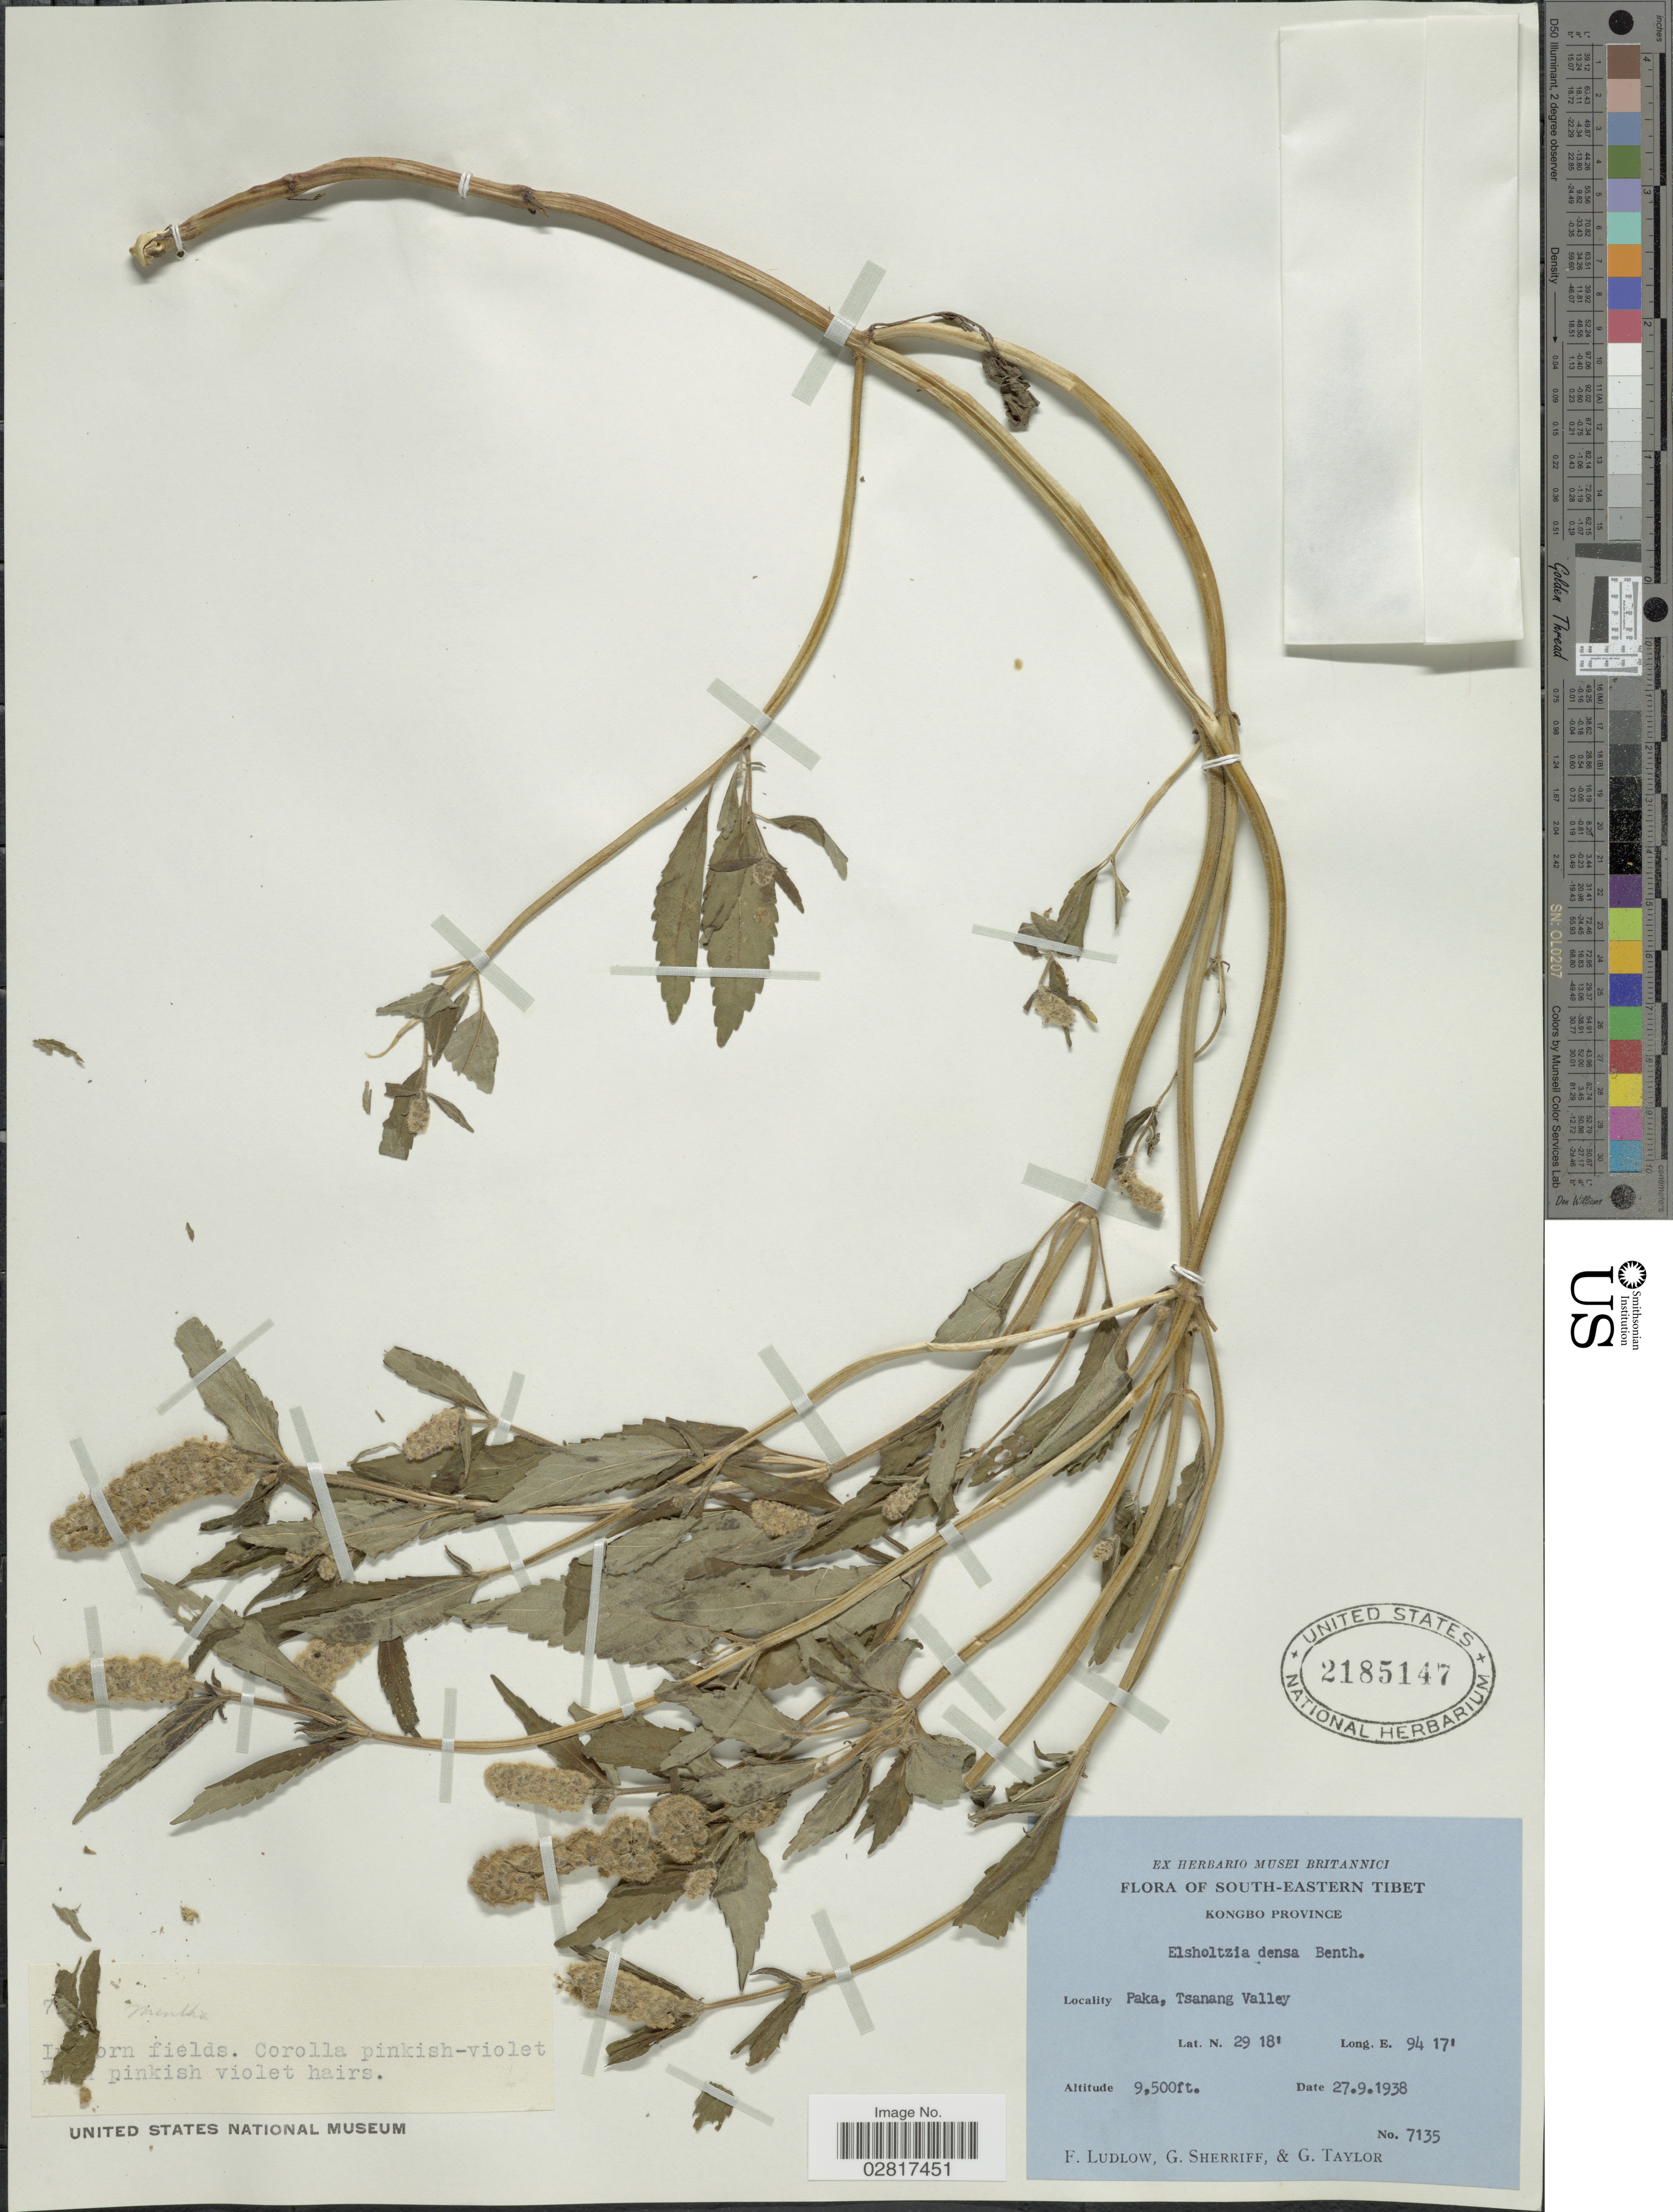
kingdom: Plantae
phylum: Tracheophyta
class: Magnoliopsida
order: Lamiales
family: Lamiaceae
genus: Elsholtzia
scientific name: Elsholtzia densa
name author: Benth.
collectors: F. Ludlow, G. Sherriff & G. Taylor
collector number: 7135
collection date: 1938-09-27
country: China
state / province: Xizang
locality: South-East Tibet, Kongbo Province, Paka, Tsanang Valley.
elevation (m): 2896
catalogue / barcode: US 2185147